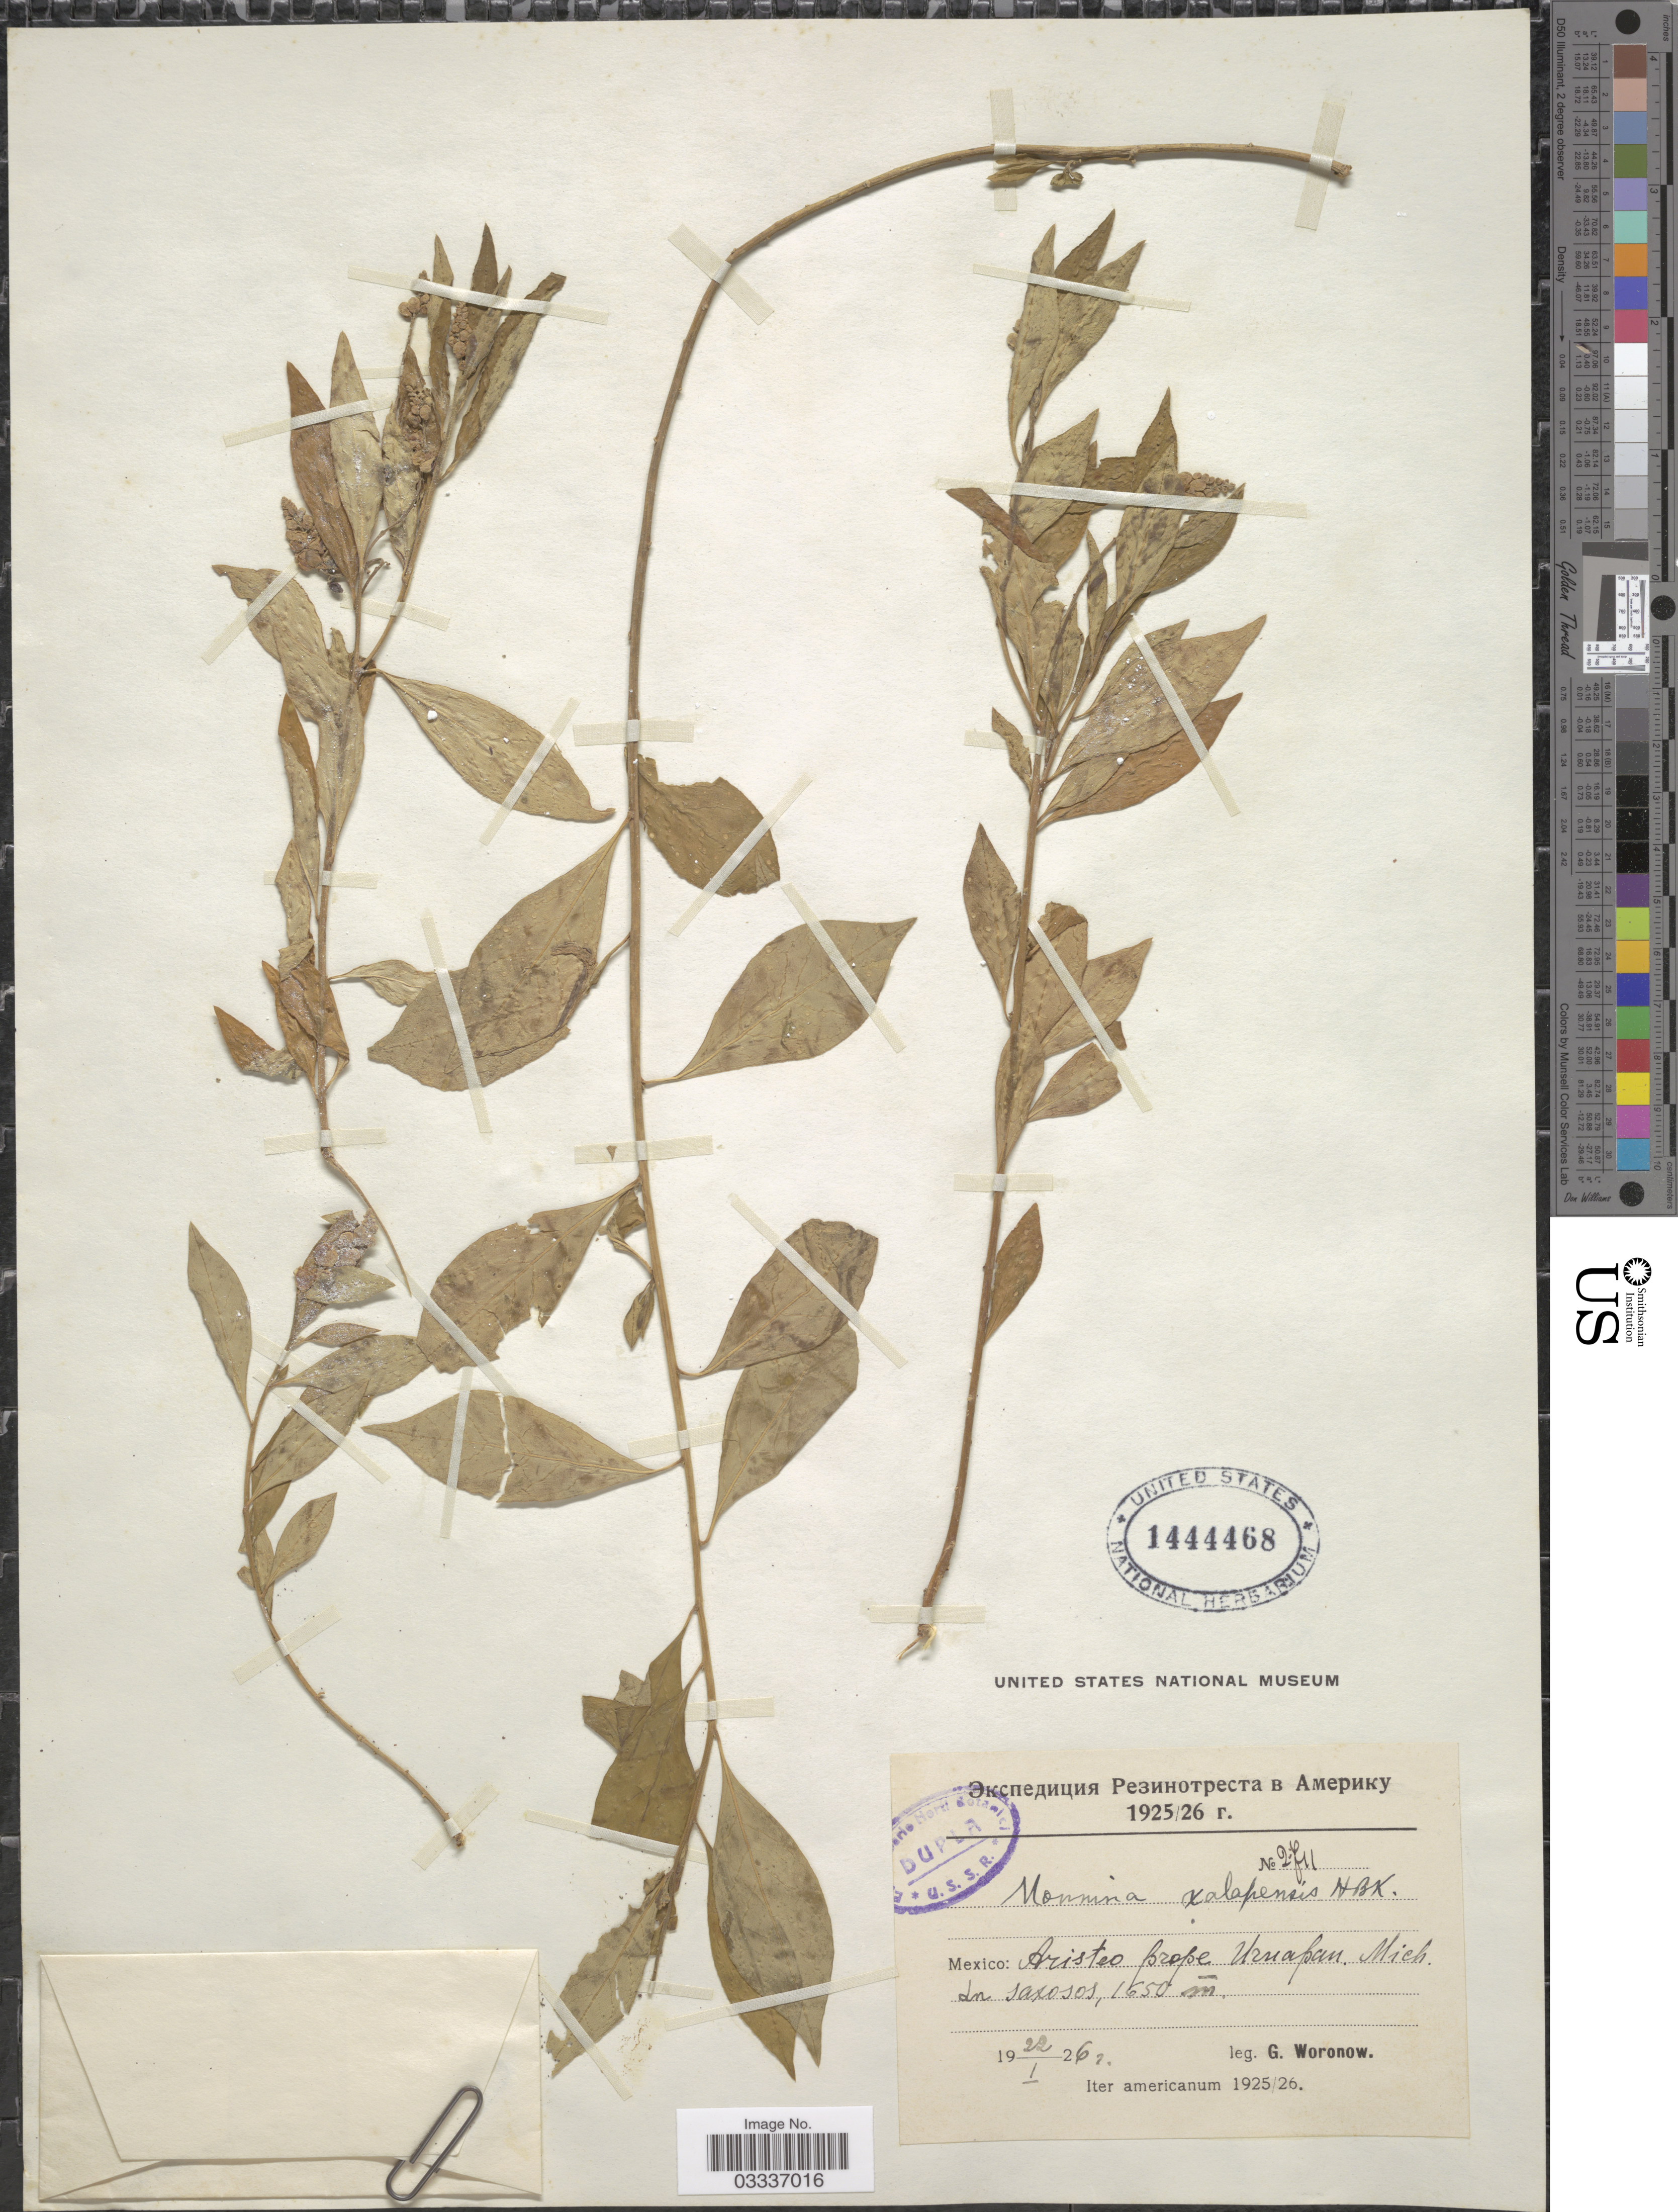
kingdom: Plantae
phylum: Tracheophyta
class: Magnoliopsida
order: Fabales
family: Polygalaceae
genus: Monnina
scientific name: Monnina xalapensis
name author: Kunth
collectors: G. Woronow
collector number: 2711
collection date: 1926-01-22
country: Mexico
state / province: Michoacán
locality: Aristeo prope Uruapan.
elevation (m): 1650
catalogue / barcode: US 1444468